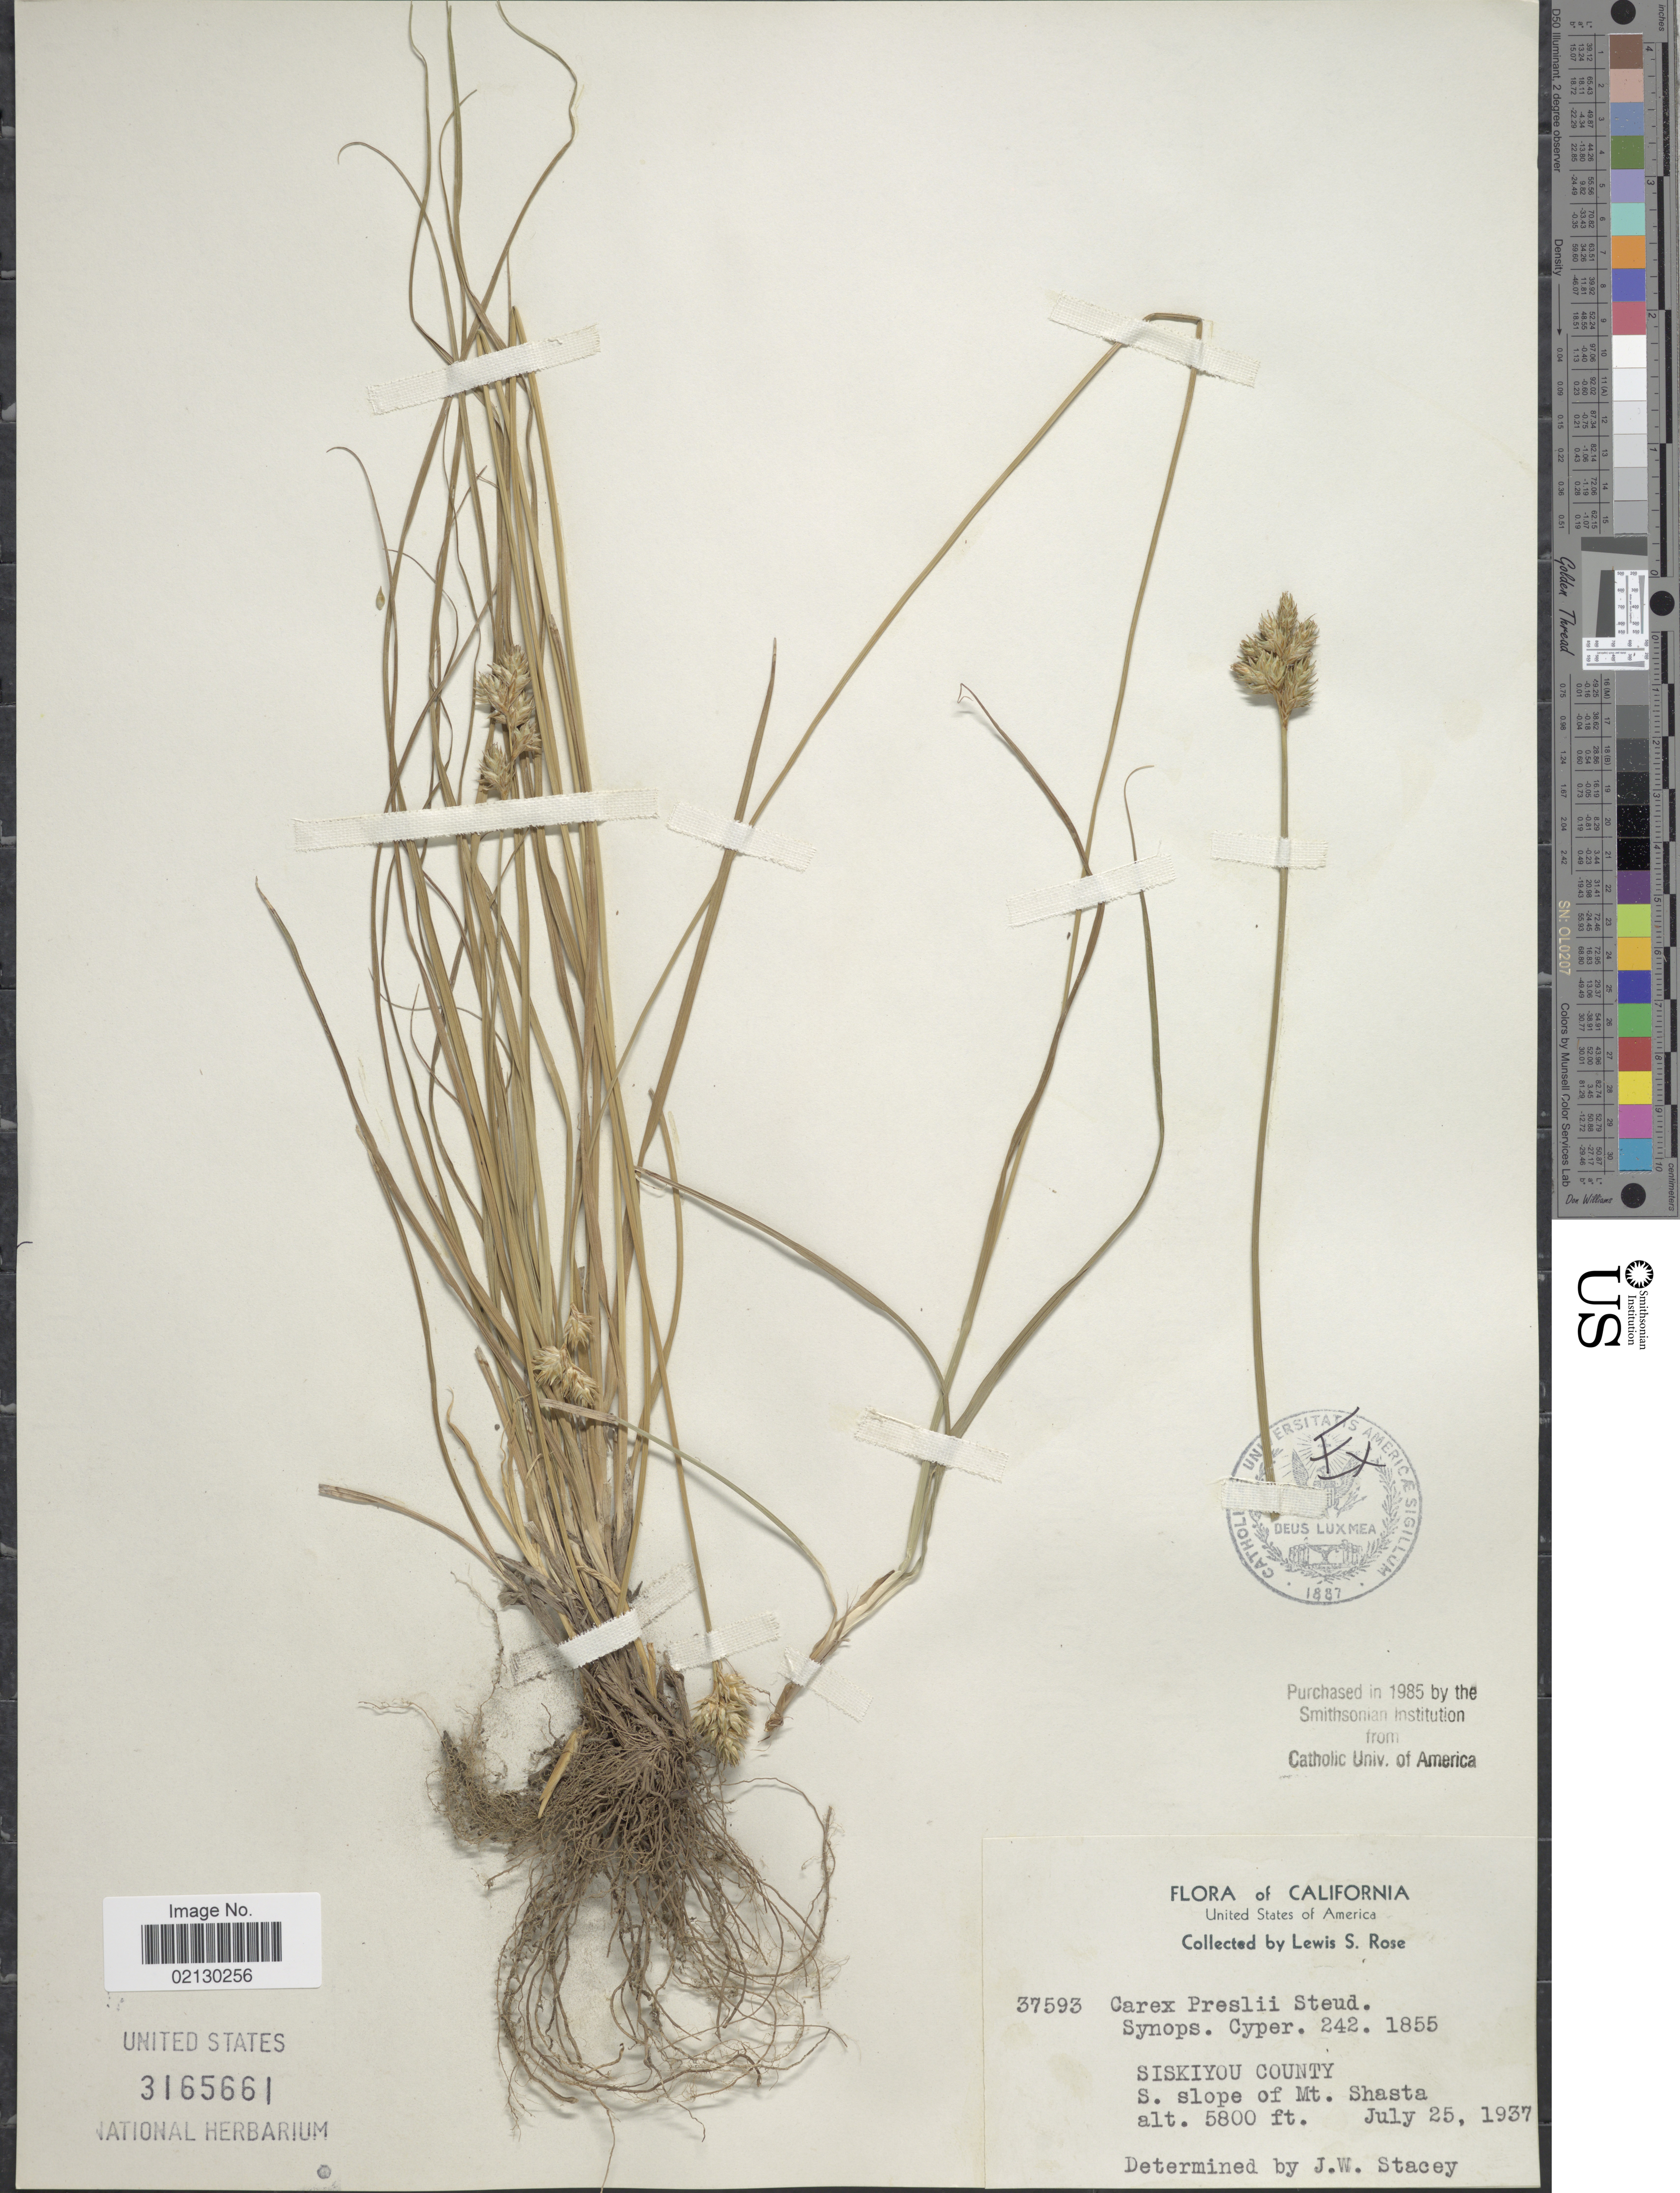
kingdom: Plantae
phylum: Tracheophyta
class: Liliopsida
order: Poales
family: Cyperaceae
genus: Carex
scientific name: Carex preslii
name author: Steud.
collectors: L. S. Rose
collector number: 37593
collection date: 1937-07-25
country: United States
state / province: California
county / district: Siskiyou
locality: Siskiyou County, S. slope of Mt. Shasta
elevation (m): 1768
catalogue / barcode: US 3165661